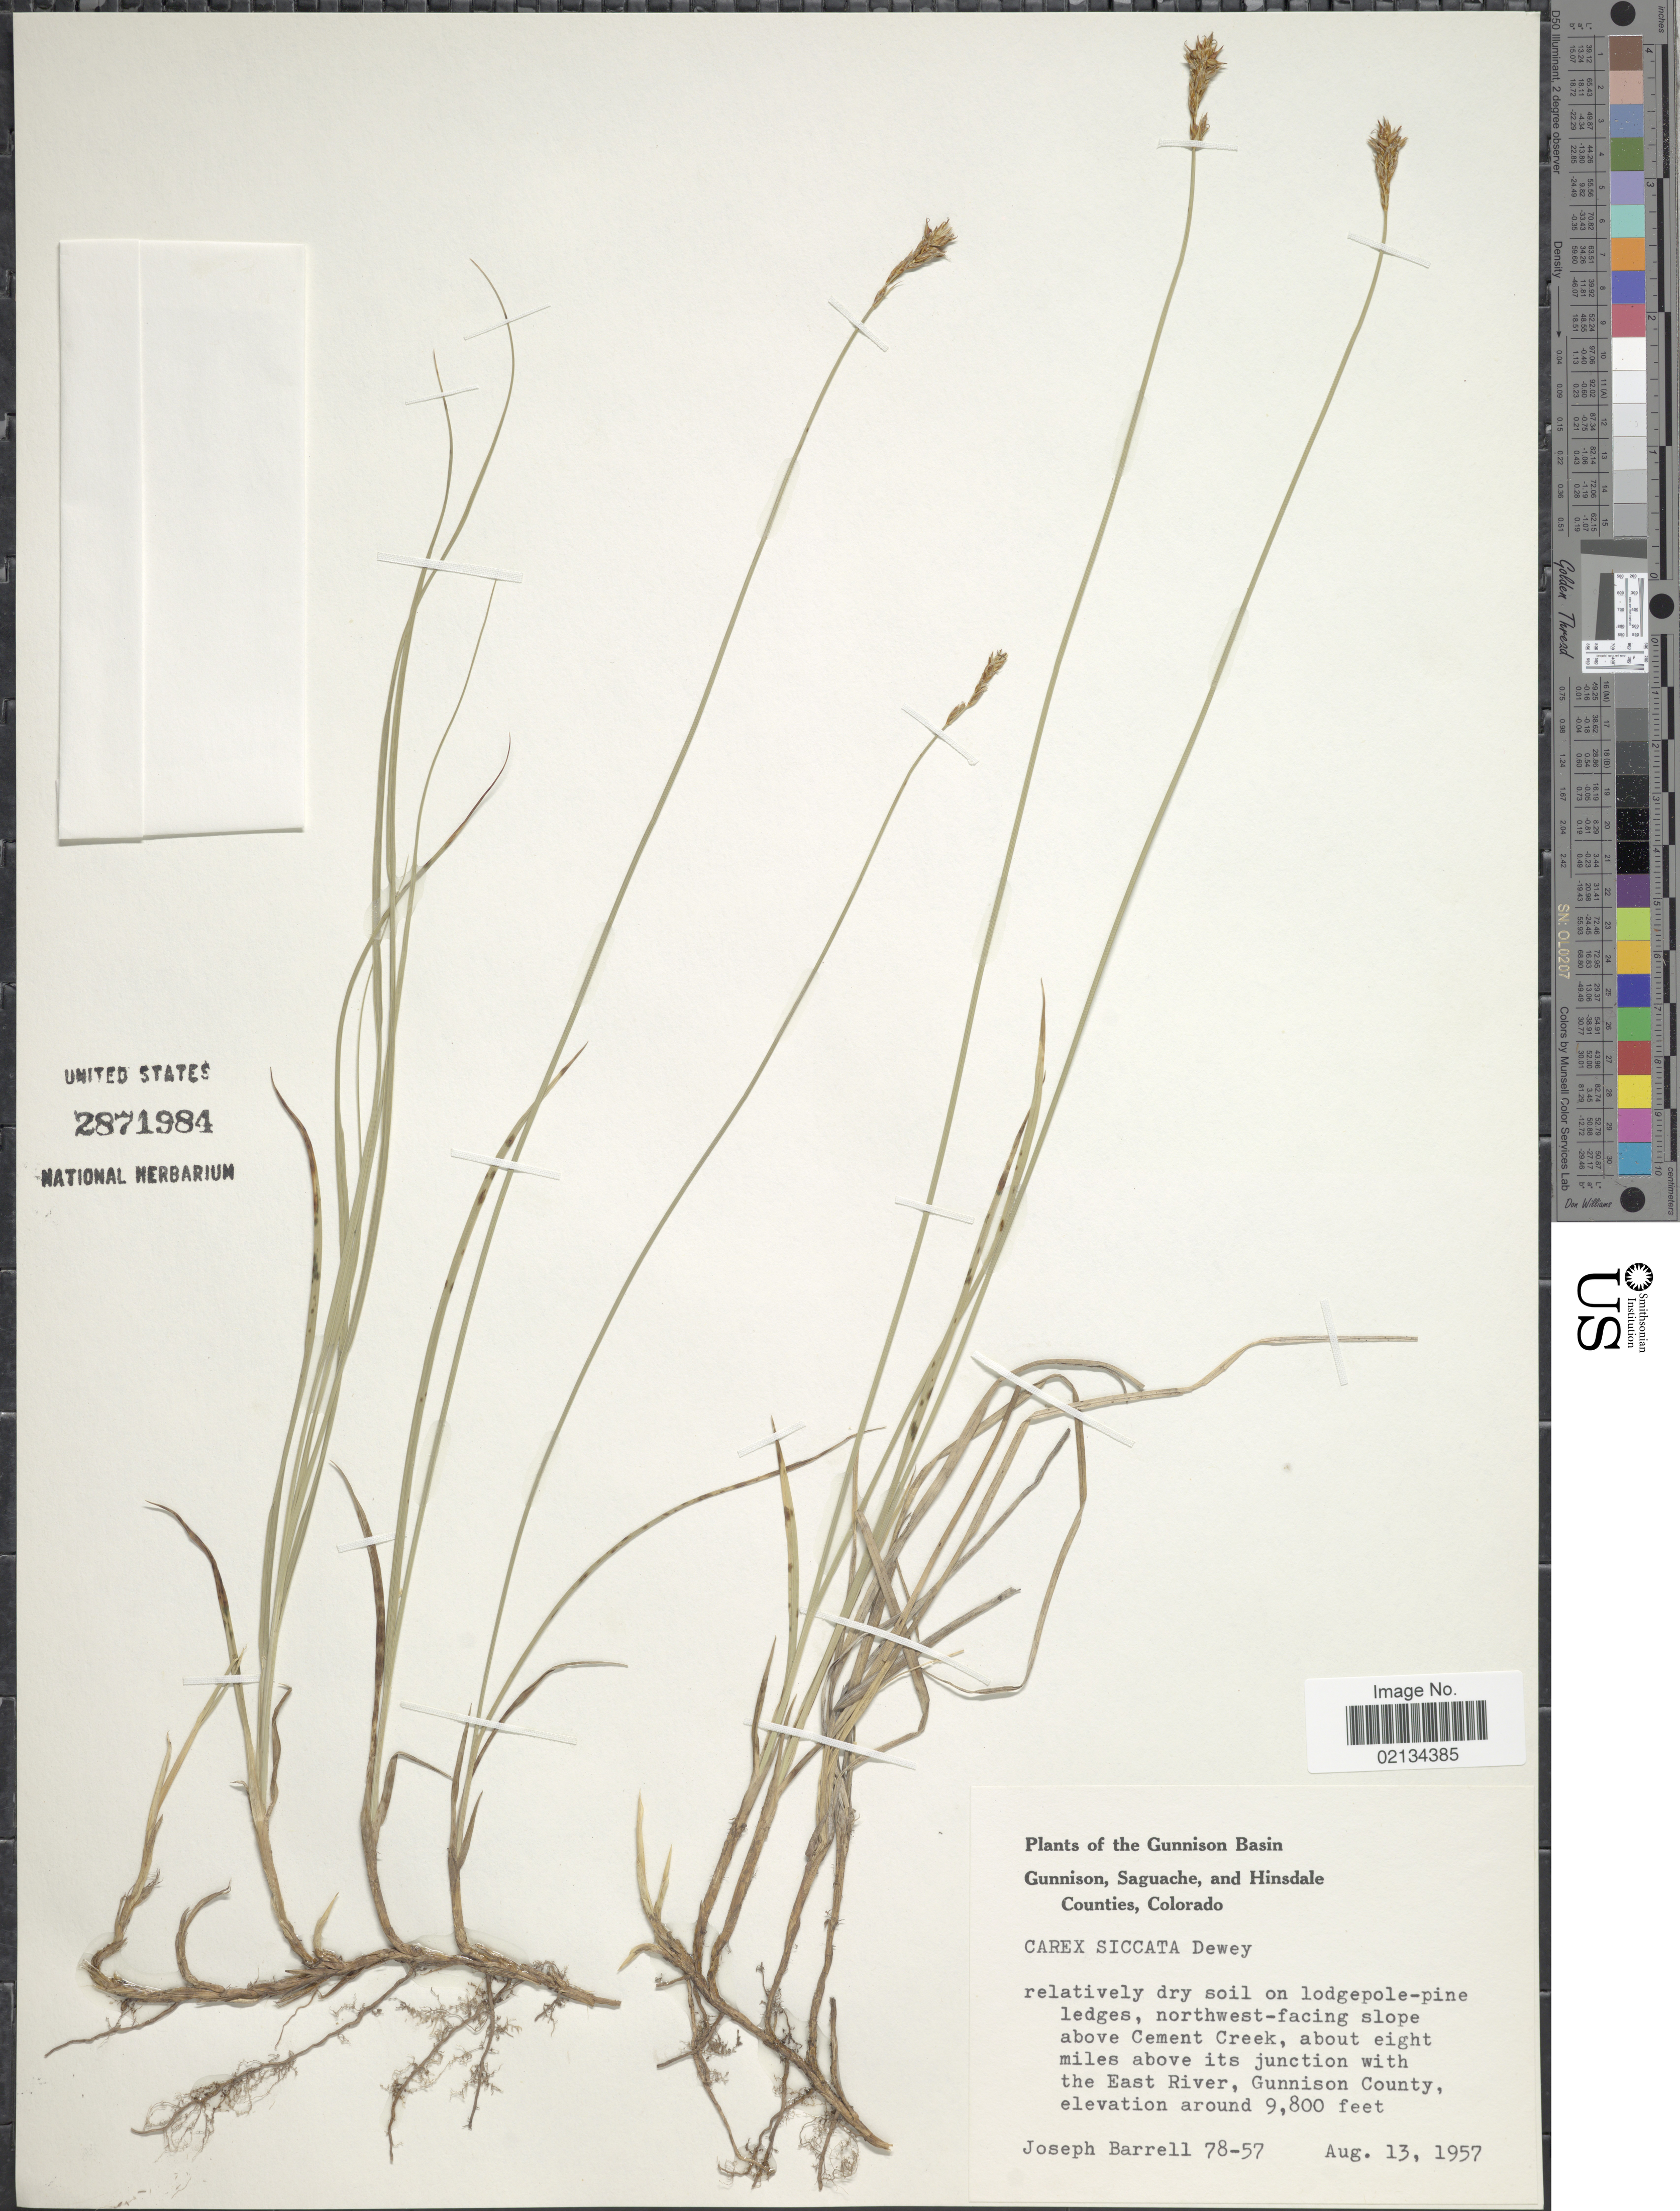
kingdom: Plantae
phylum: Tracheophyta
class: Liliopsida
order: Poales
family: Cyperaceae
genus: Carex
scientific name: Carex siccata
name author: Dewey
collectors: J. Barrell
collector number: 78-57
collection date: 1957-08-13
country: United States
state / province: Colorado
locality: The Gunnison Basin, Gunnison, Saguache, and Hinsdale Counties, northwest-facing slope above Cement Creek, about eight miles above its junction with the East River, Gunnison County.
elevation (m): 2987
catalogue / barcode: US 2871984